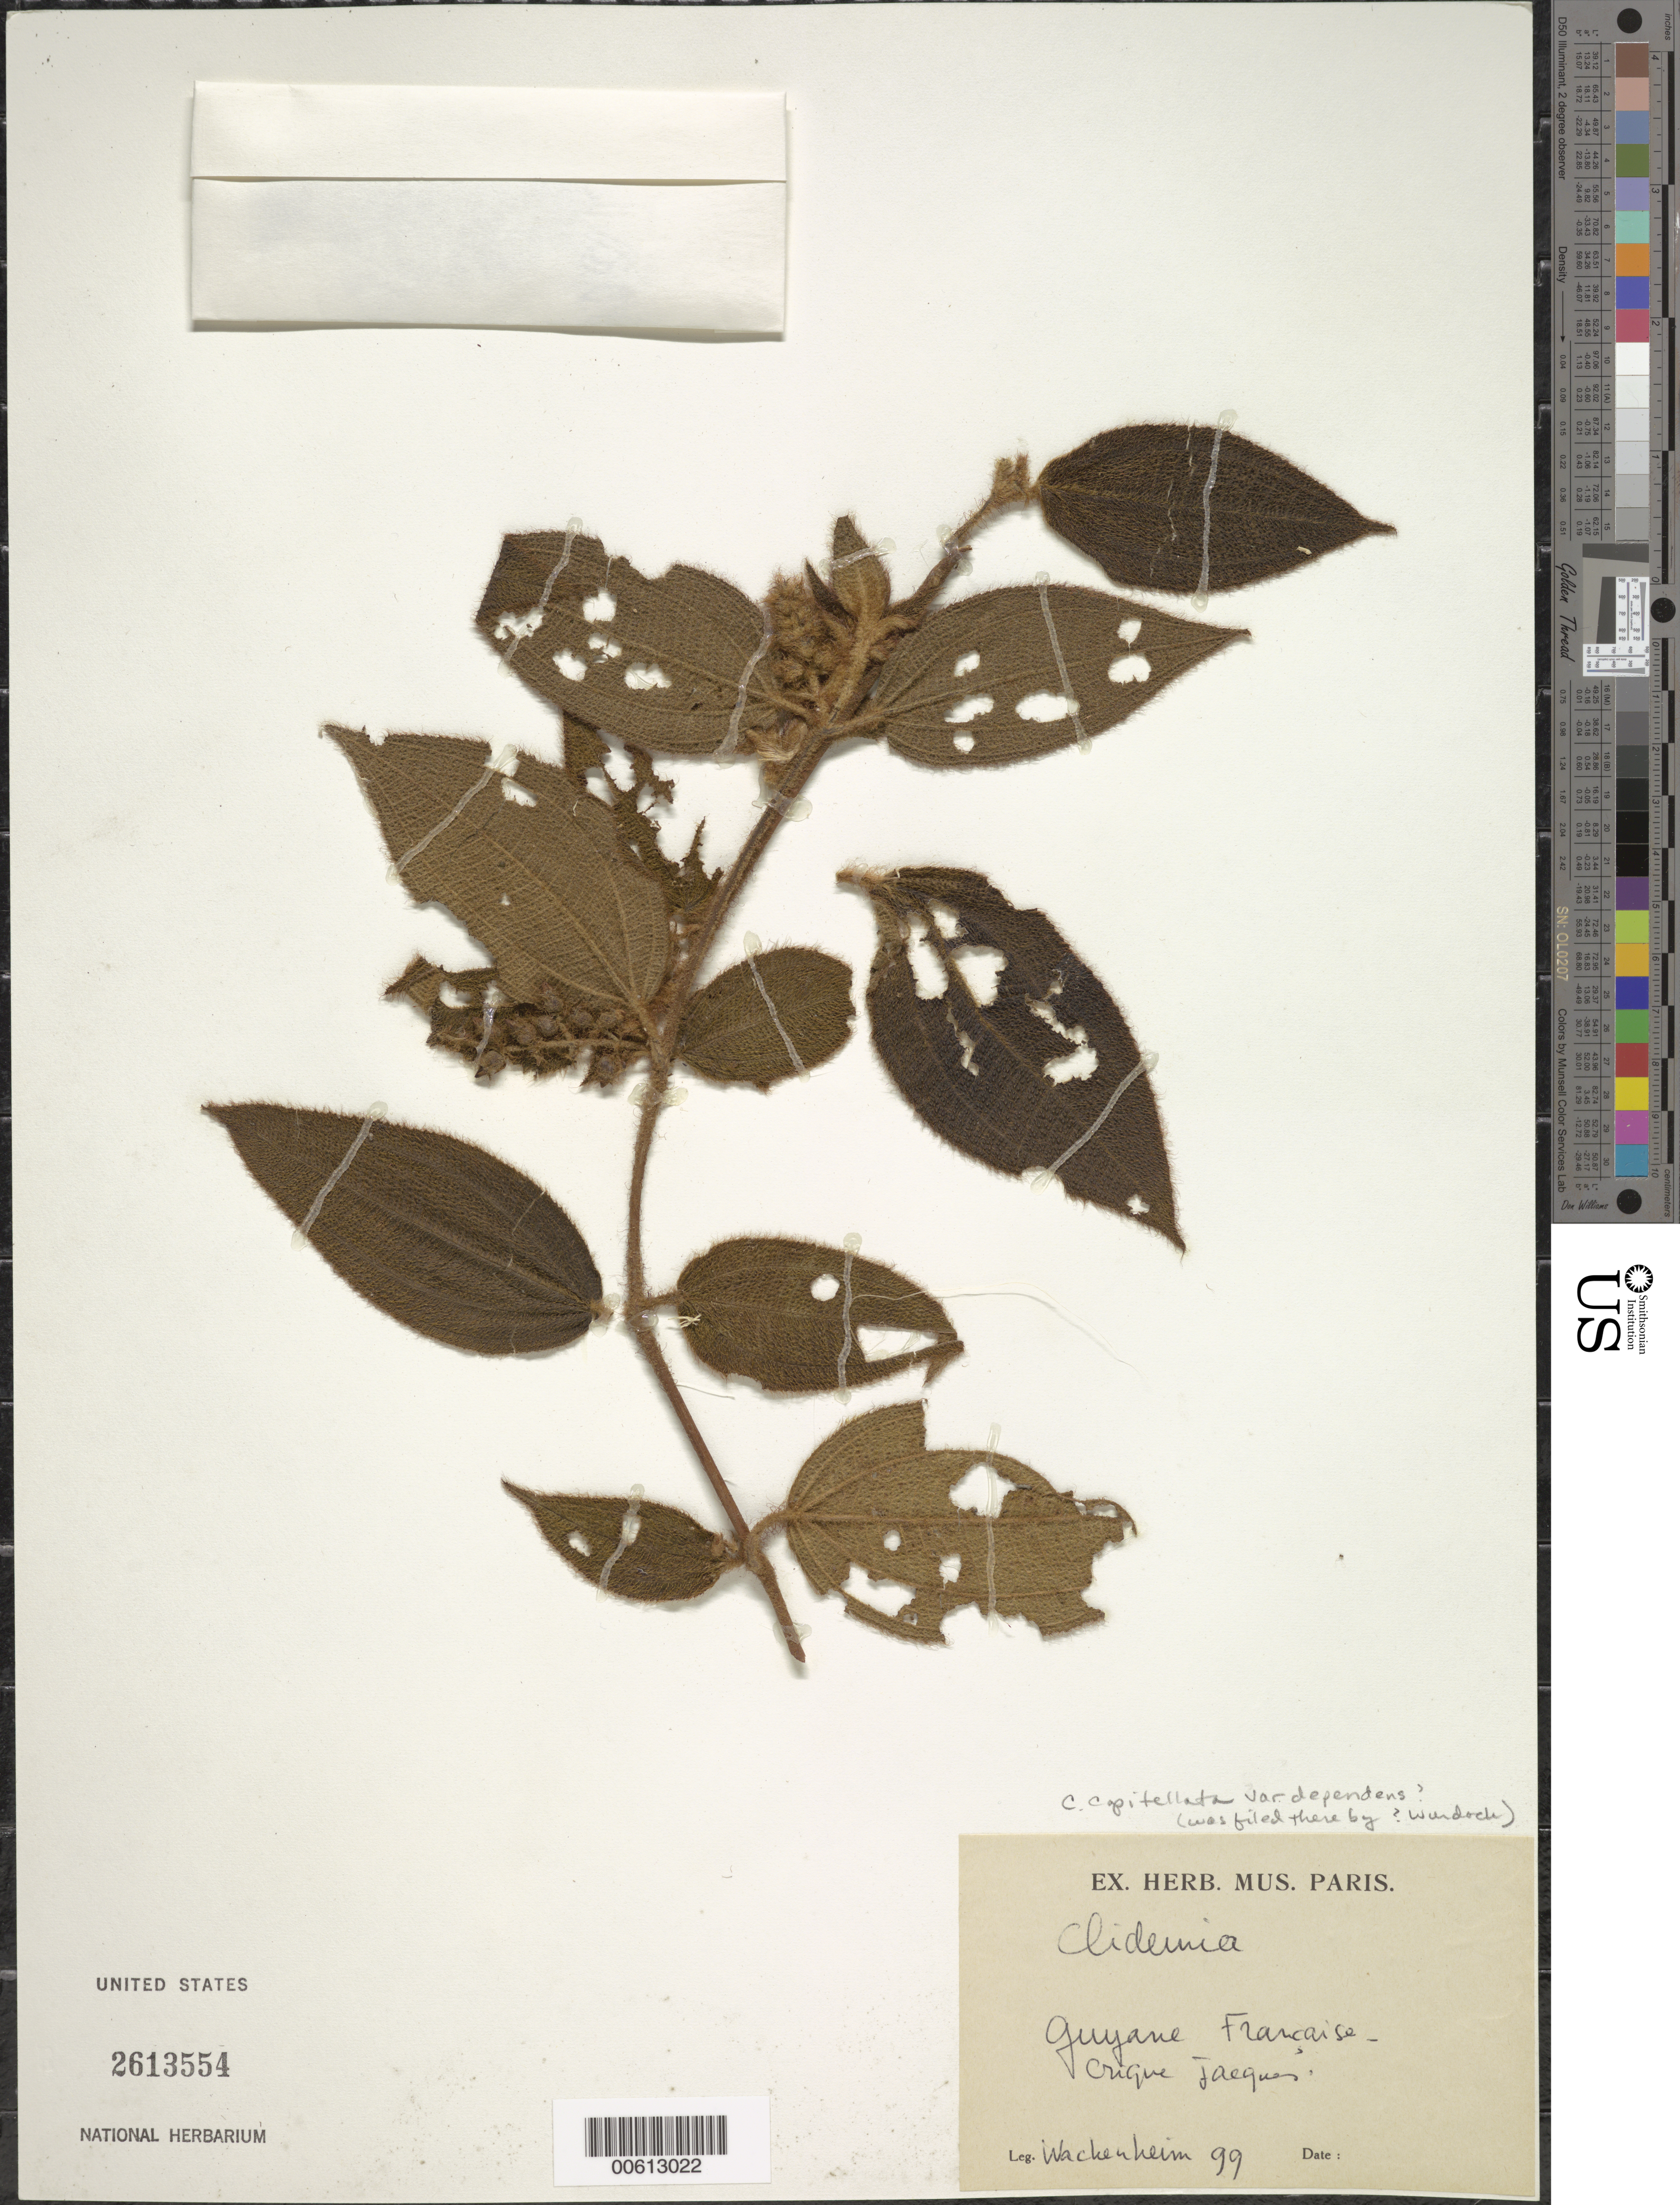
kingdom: Plantae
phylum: Tracheophyta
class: Magnoliopsida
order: Myrtales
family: Melastomataceae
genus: Clidemia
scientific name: Clidemia capitellata var. dependens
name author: (Pav. & D. Don) J.F. Macbr.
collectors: G. Wachenheim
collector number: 99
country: French Guiana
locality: Crique Jacques, Bassin de la Mana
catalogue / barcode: US 2613554